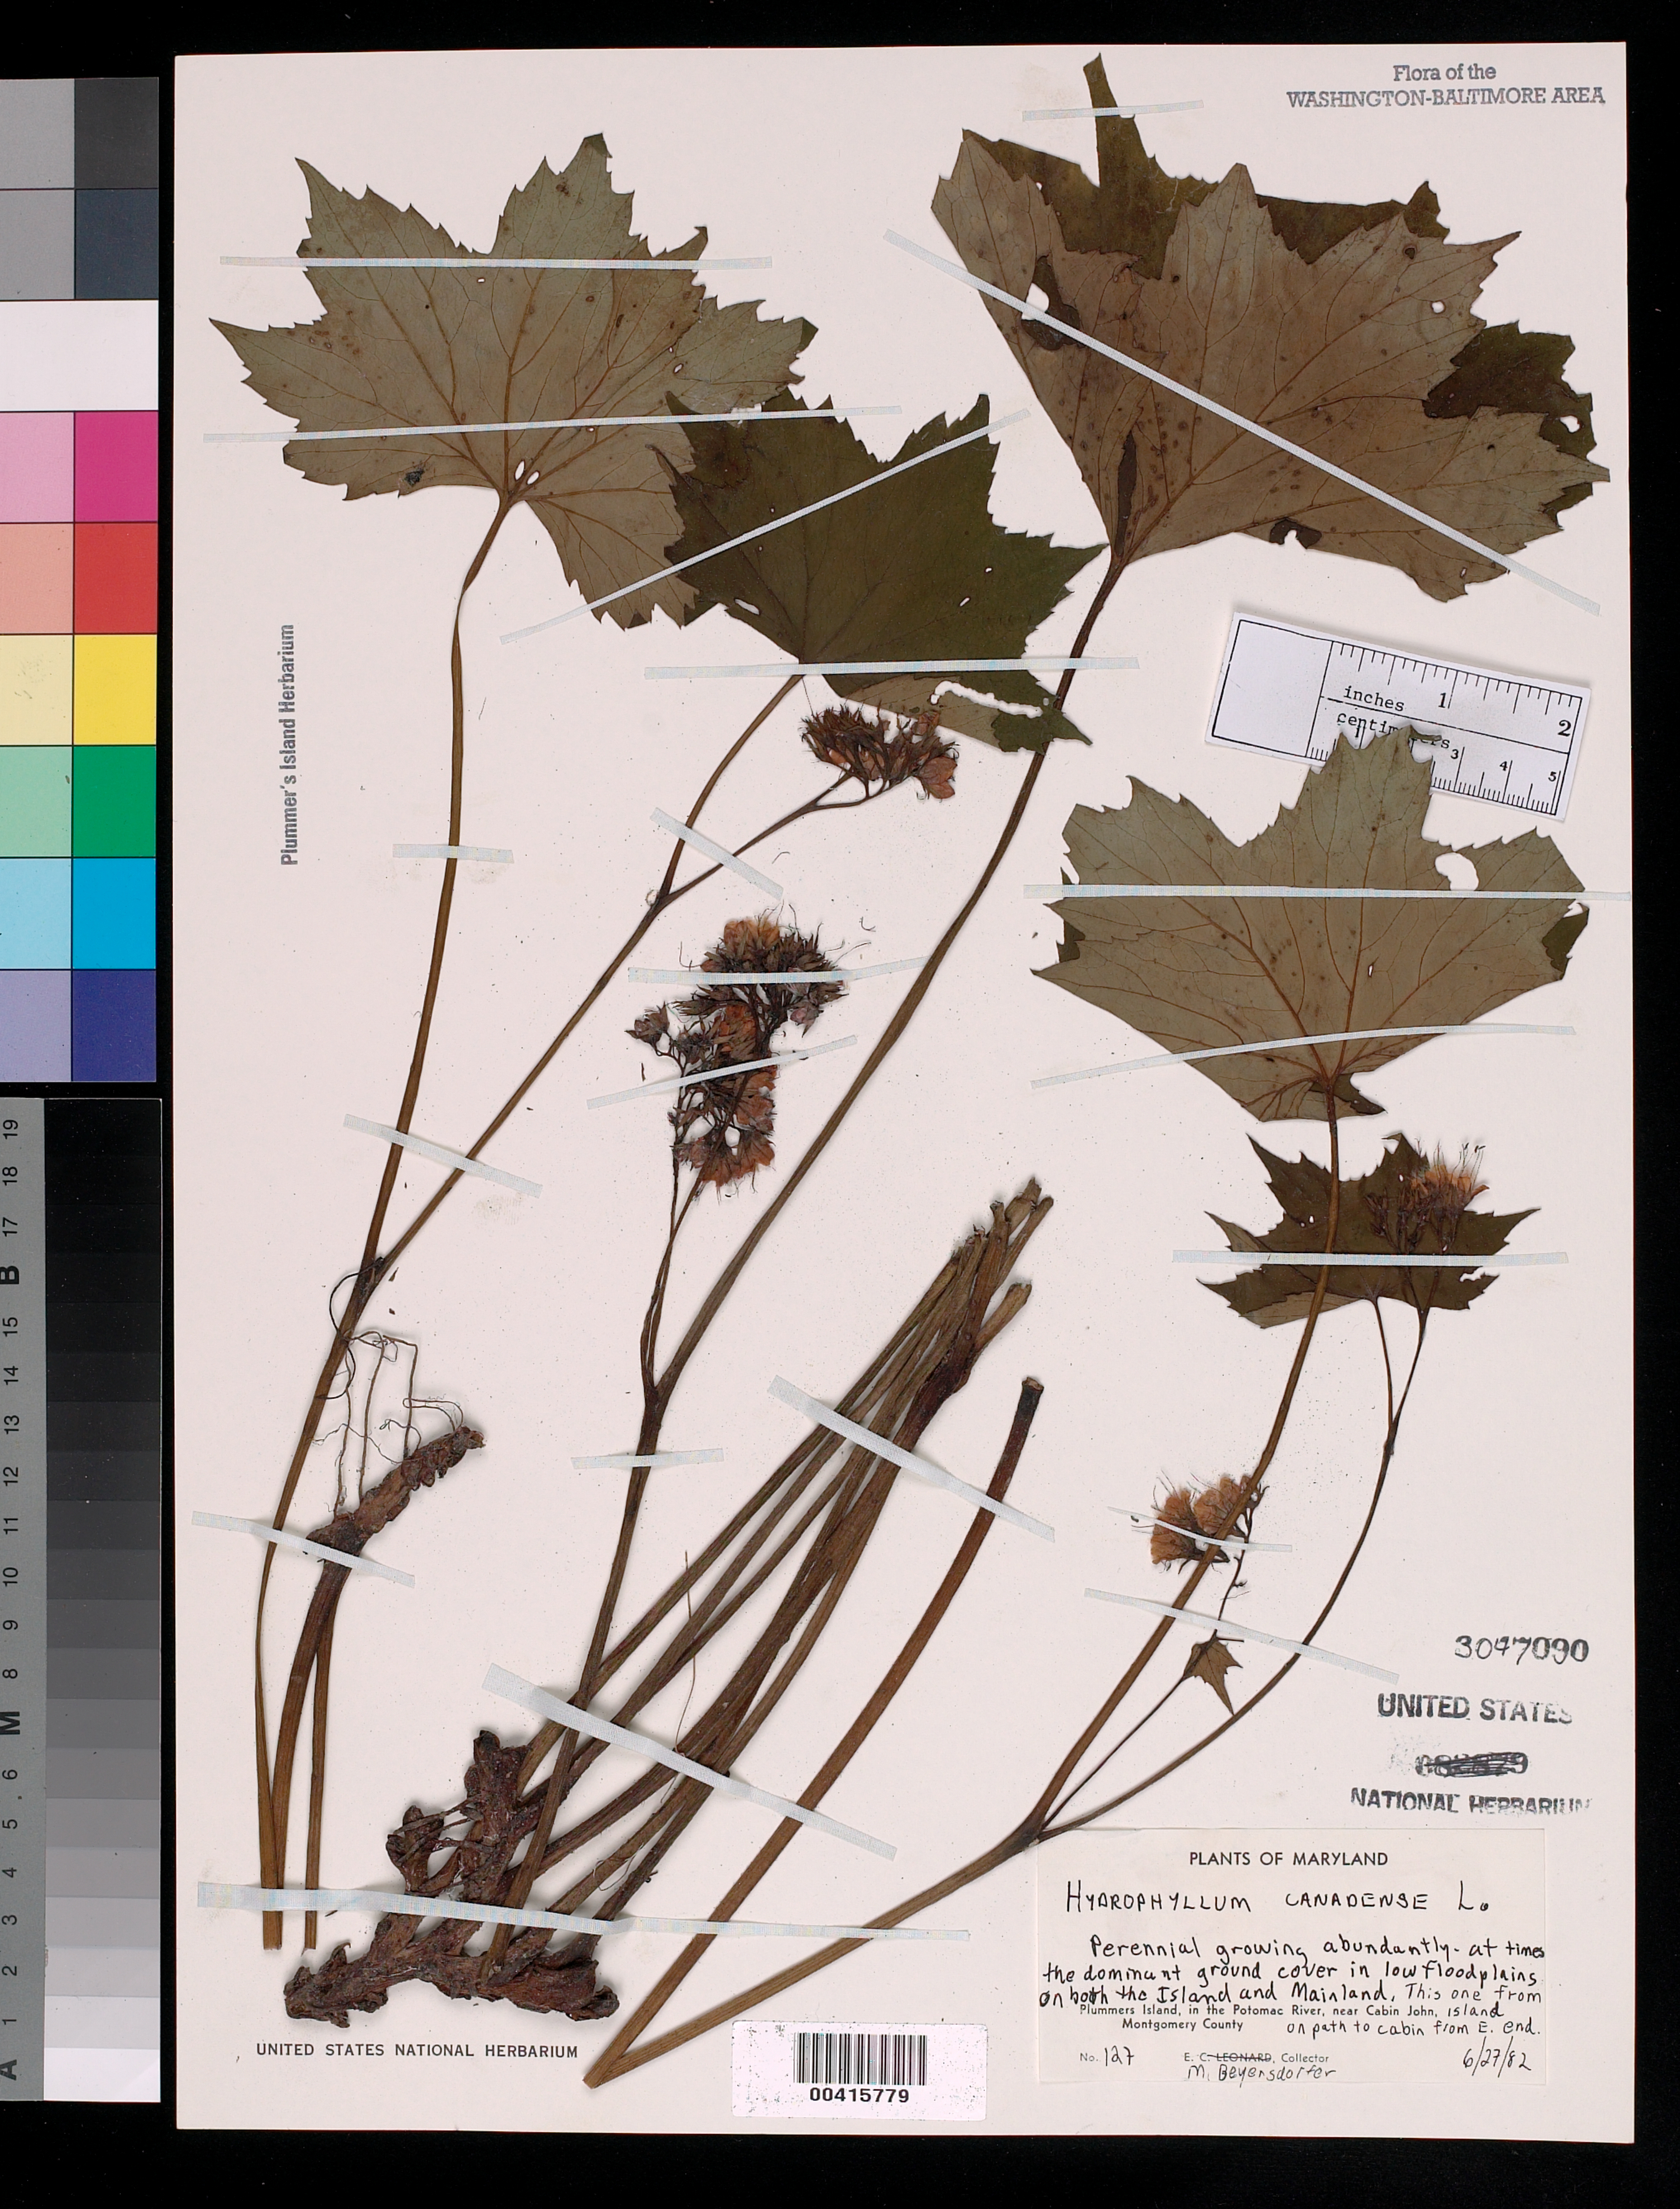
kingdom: Plantae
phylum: Tracheophyta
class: Magnoliopsida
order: Boraginales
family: Hydrophyllaceae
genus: Hydrophyllum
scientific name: Hydrophyllum canadense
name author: L.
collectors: M. Beyersdorfer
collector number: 127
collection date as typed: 27 Jun 1982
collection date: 1982-06-27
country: United States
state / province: Maryland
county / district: Montgomery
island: Plummers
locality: Plummer's Island; path to cabin from E. end C. & O. Canal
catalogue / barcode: US 3047090